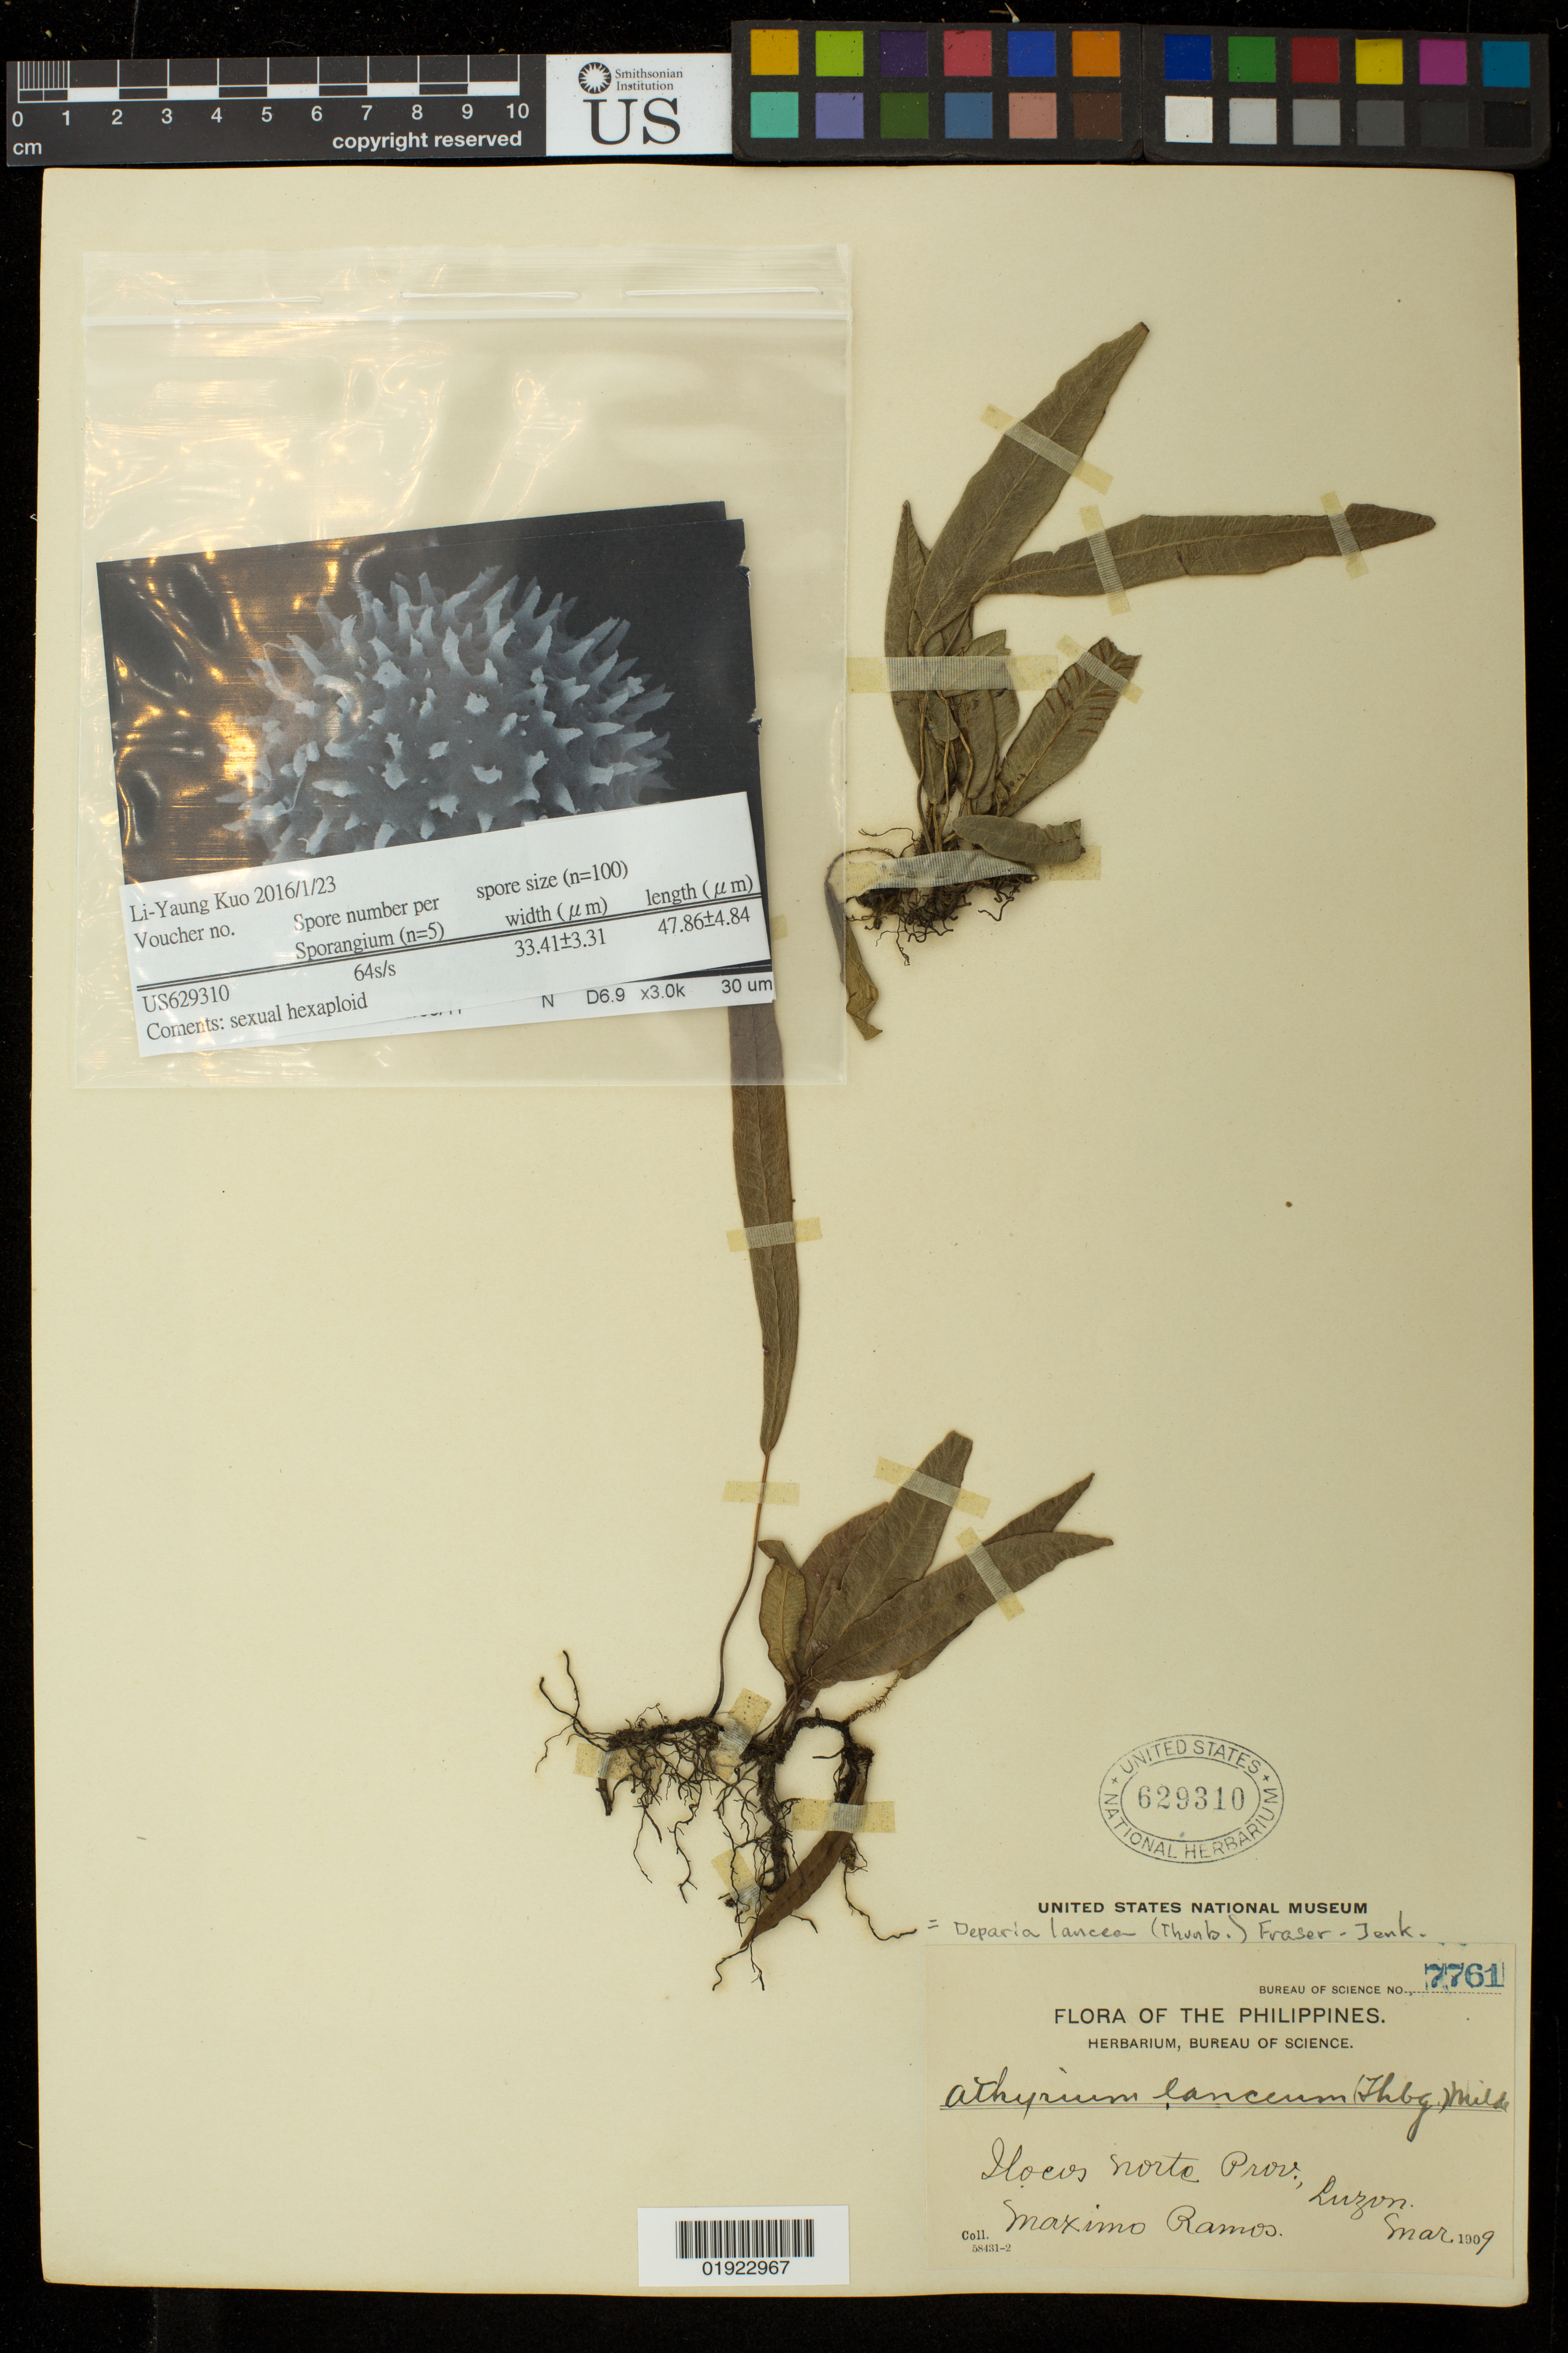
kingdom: Plantae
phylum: Tracheophyta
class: Polypodiopsida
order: Polypodiales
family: Athyriaceae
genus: Deparia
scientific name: Deparia lancea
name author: (Thunb.) Fraser-Jenk.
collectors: M. Ramos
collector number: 7761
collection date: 1909-03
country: Philippines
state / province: Ilocos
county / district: Ilocos Norte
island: Luzon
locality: Luzon.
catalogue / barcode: US 629310